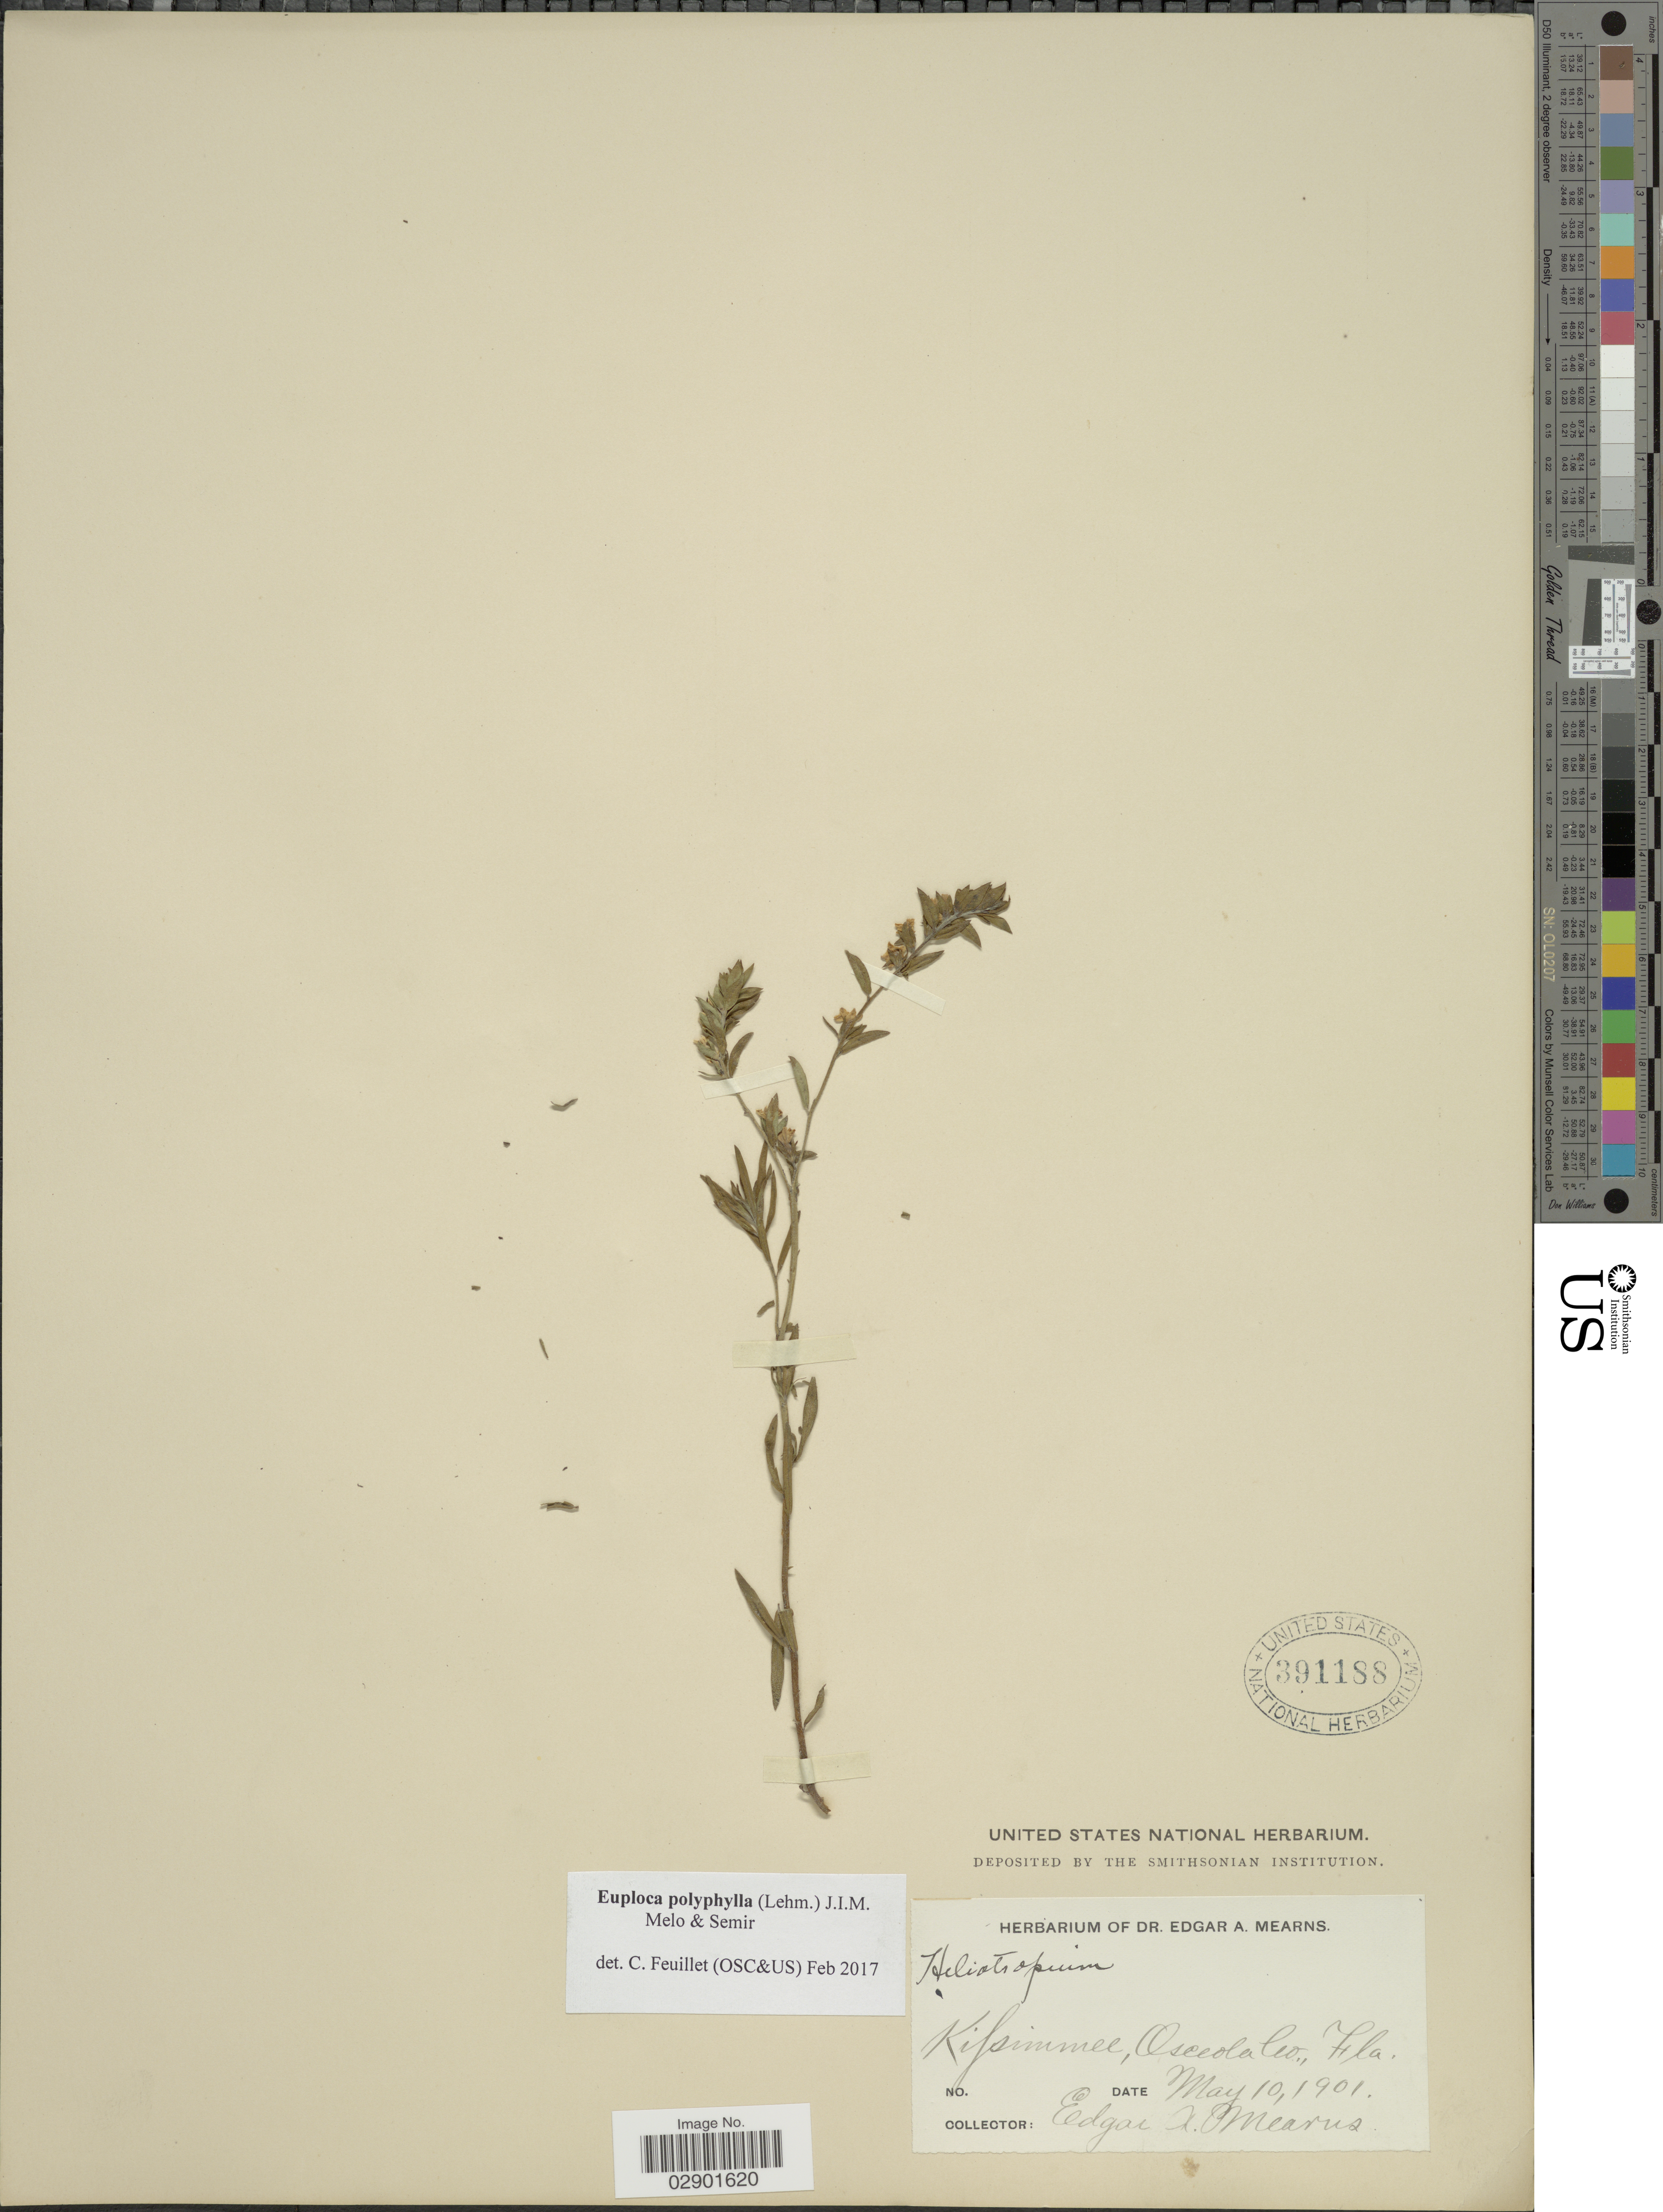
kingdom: Plantae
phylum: Tracheophyta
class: Magnoliopsida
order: Boraginales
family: Heliotropiaceae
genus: Euploca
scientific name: Euploca polyphylla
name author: (Lehm.) J.I.M. Melo & Semir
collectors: E. A. Mearns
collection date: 1901-05-10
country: United States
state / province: Florida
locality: Kissimmee, Osceola Co.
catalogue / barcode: US 391188